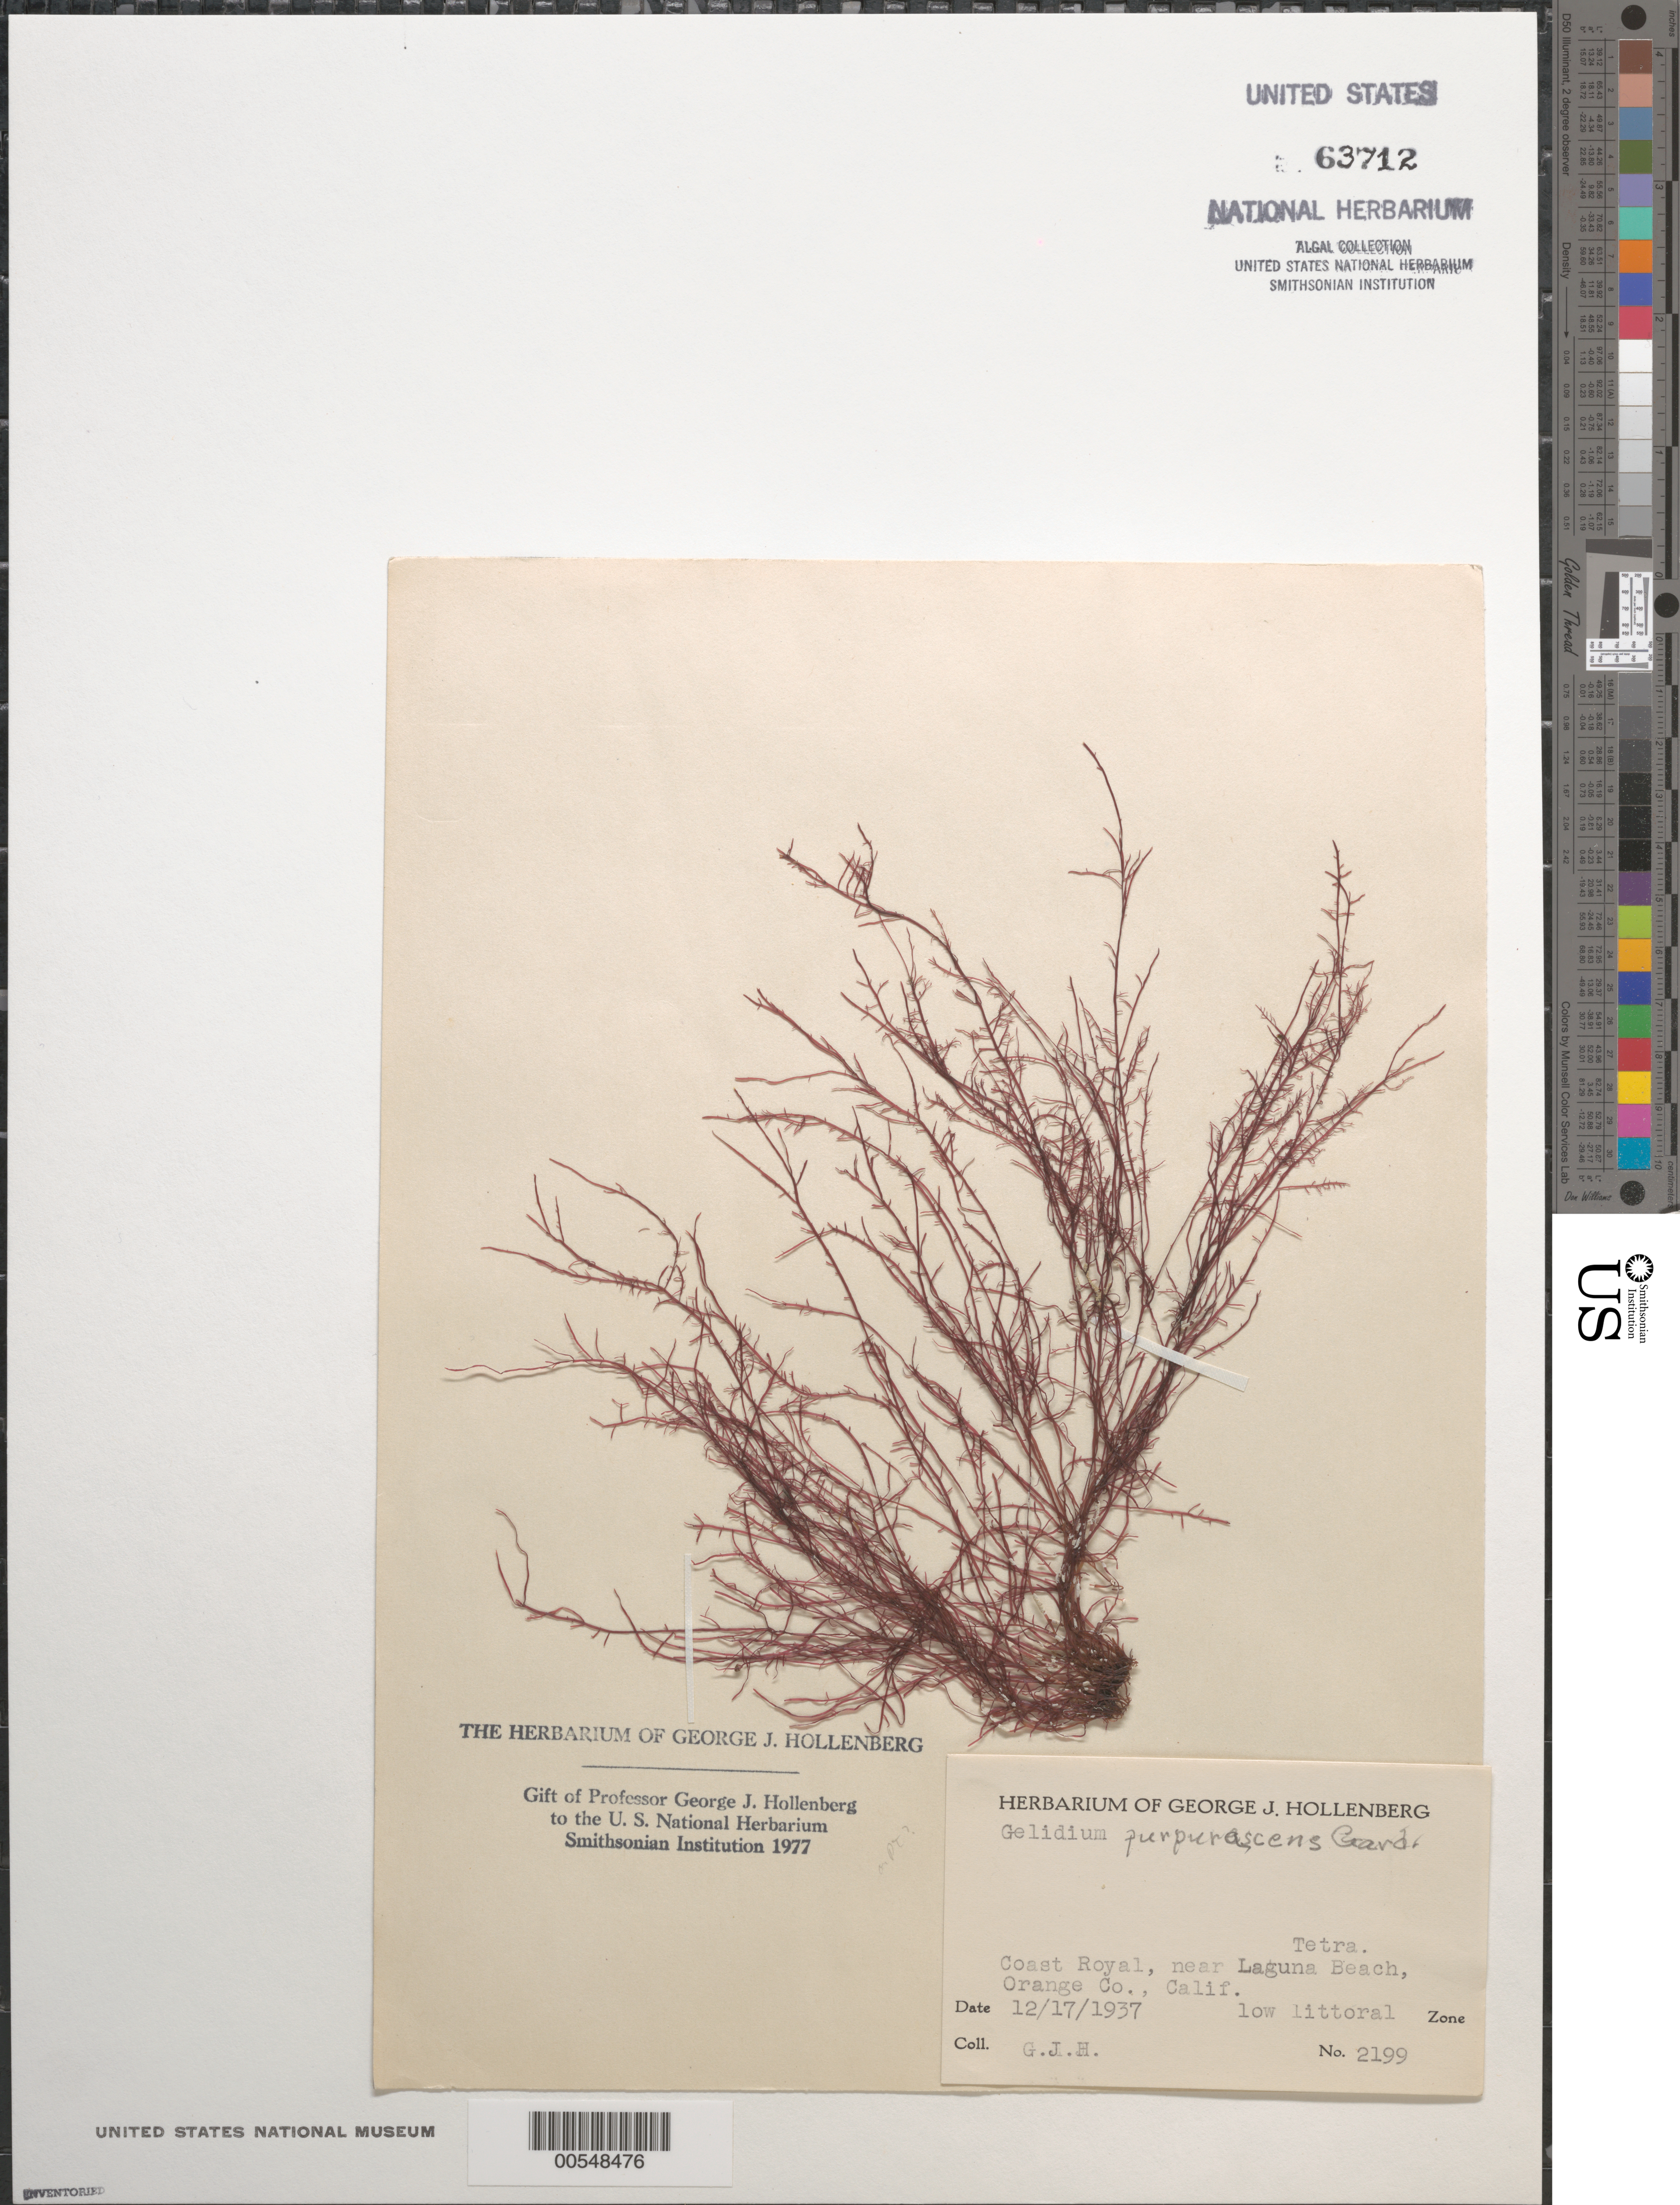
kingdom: Plantae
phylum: Rhodophyta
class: Florideophyceae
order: Gelidiales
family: Gelidiaceae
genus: Gelidium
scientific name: Gelidium purpurascens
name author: N.L. Gardner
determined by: Hollenberg, George J.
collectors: G. Hollenberg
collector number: GJH 2199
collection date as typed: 17 Dec 1937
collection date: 1937-12-17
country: United States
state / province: California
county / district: Orange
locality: Coast Royal, near Laguna Beach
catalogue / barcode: US 63712